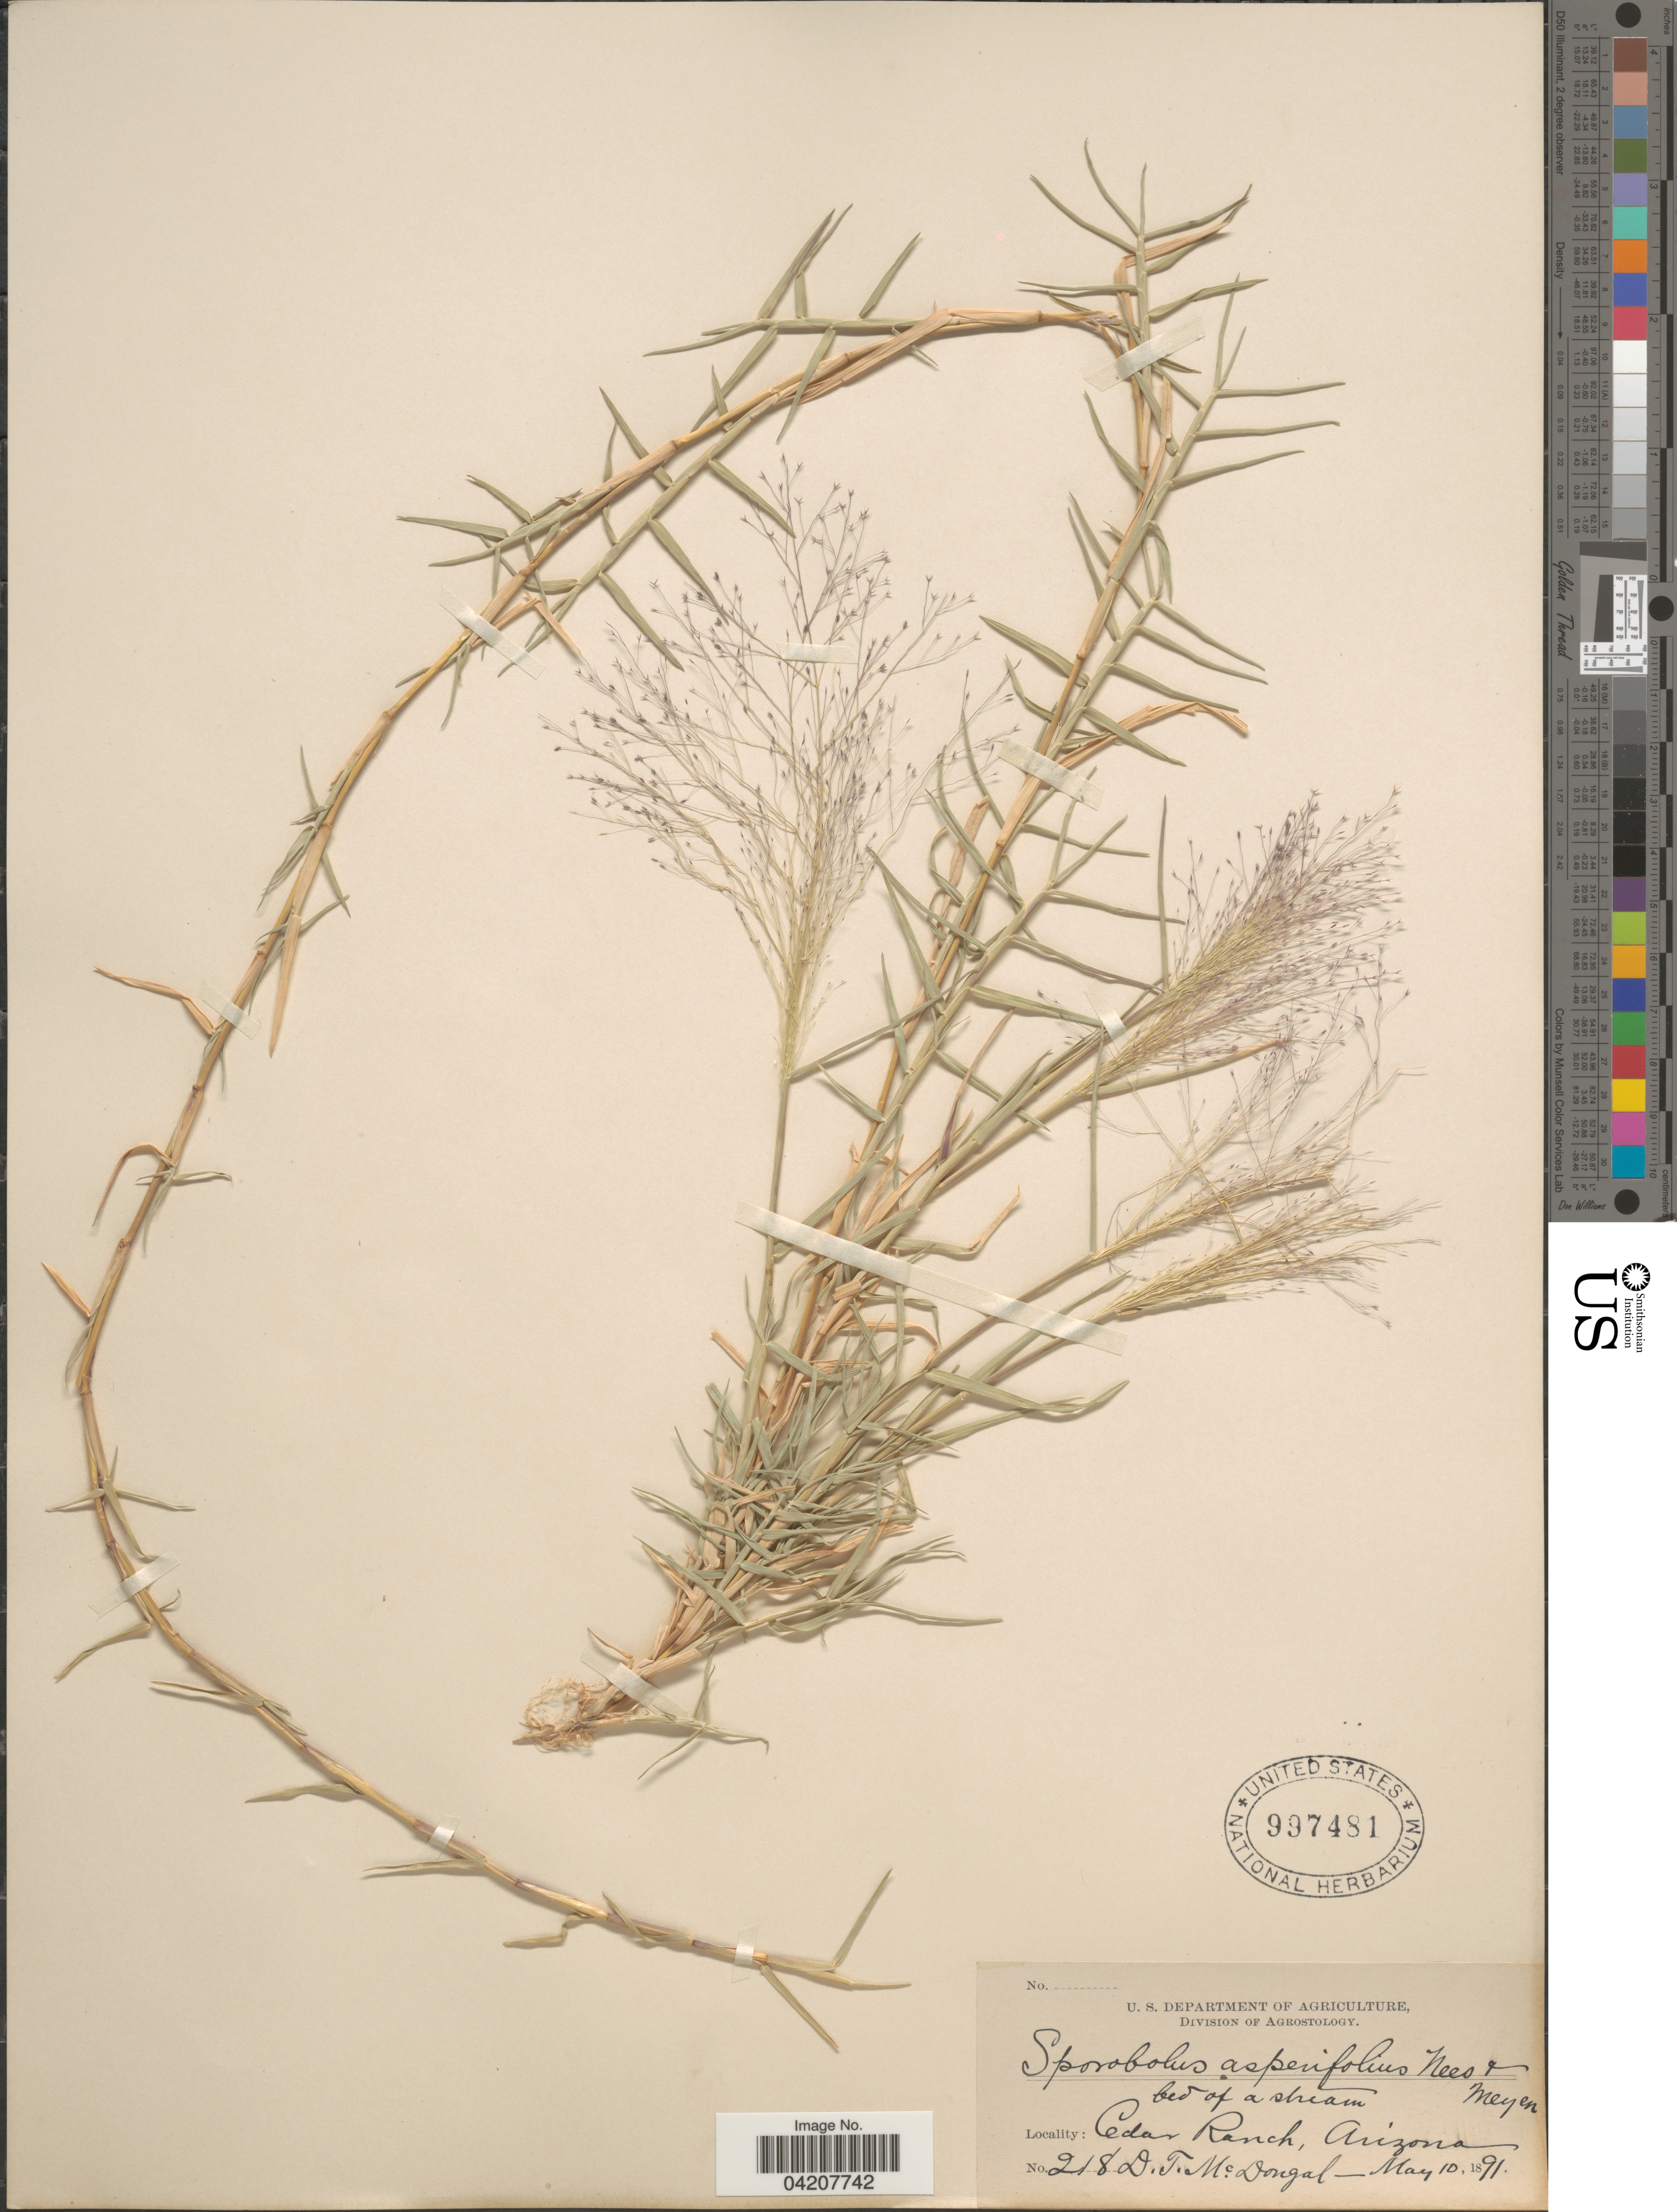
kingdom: Plantae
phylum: Tracheophyta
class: Liliopsida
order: Poales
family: Poaceae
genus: Muhlenbergia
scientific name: Muhlenbergia asperifolia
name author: (Nees & Meyen ex Trin.) Parodi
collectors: D. McDougal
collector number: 218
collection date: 1891-05-10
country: United States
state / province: Arizona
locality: Cedar Ranch.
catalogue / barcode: US 997481